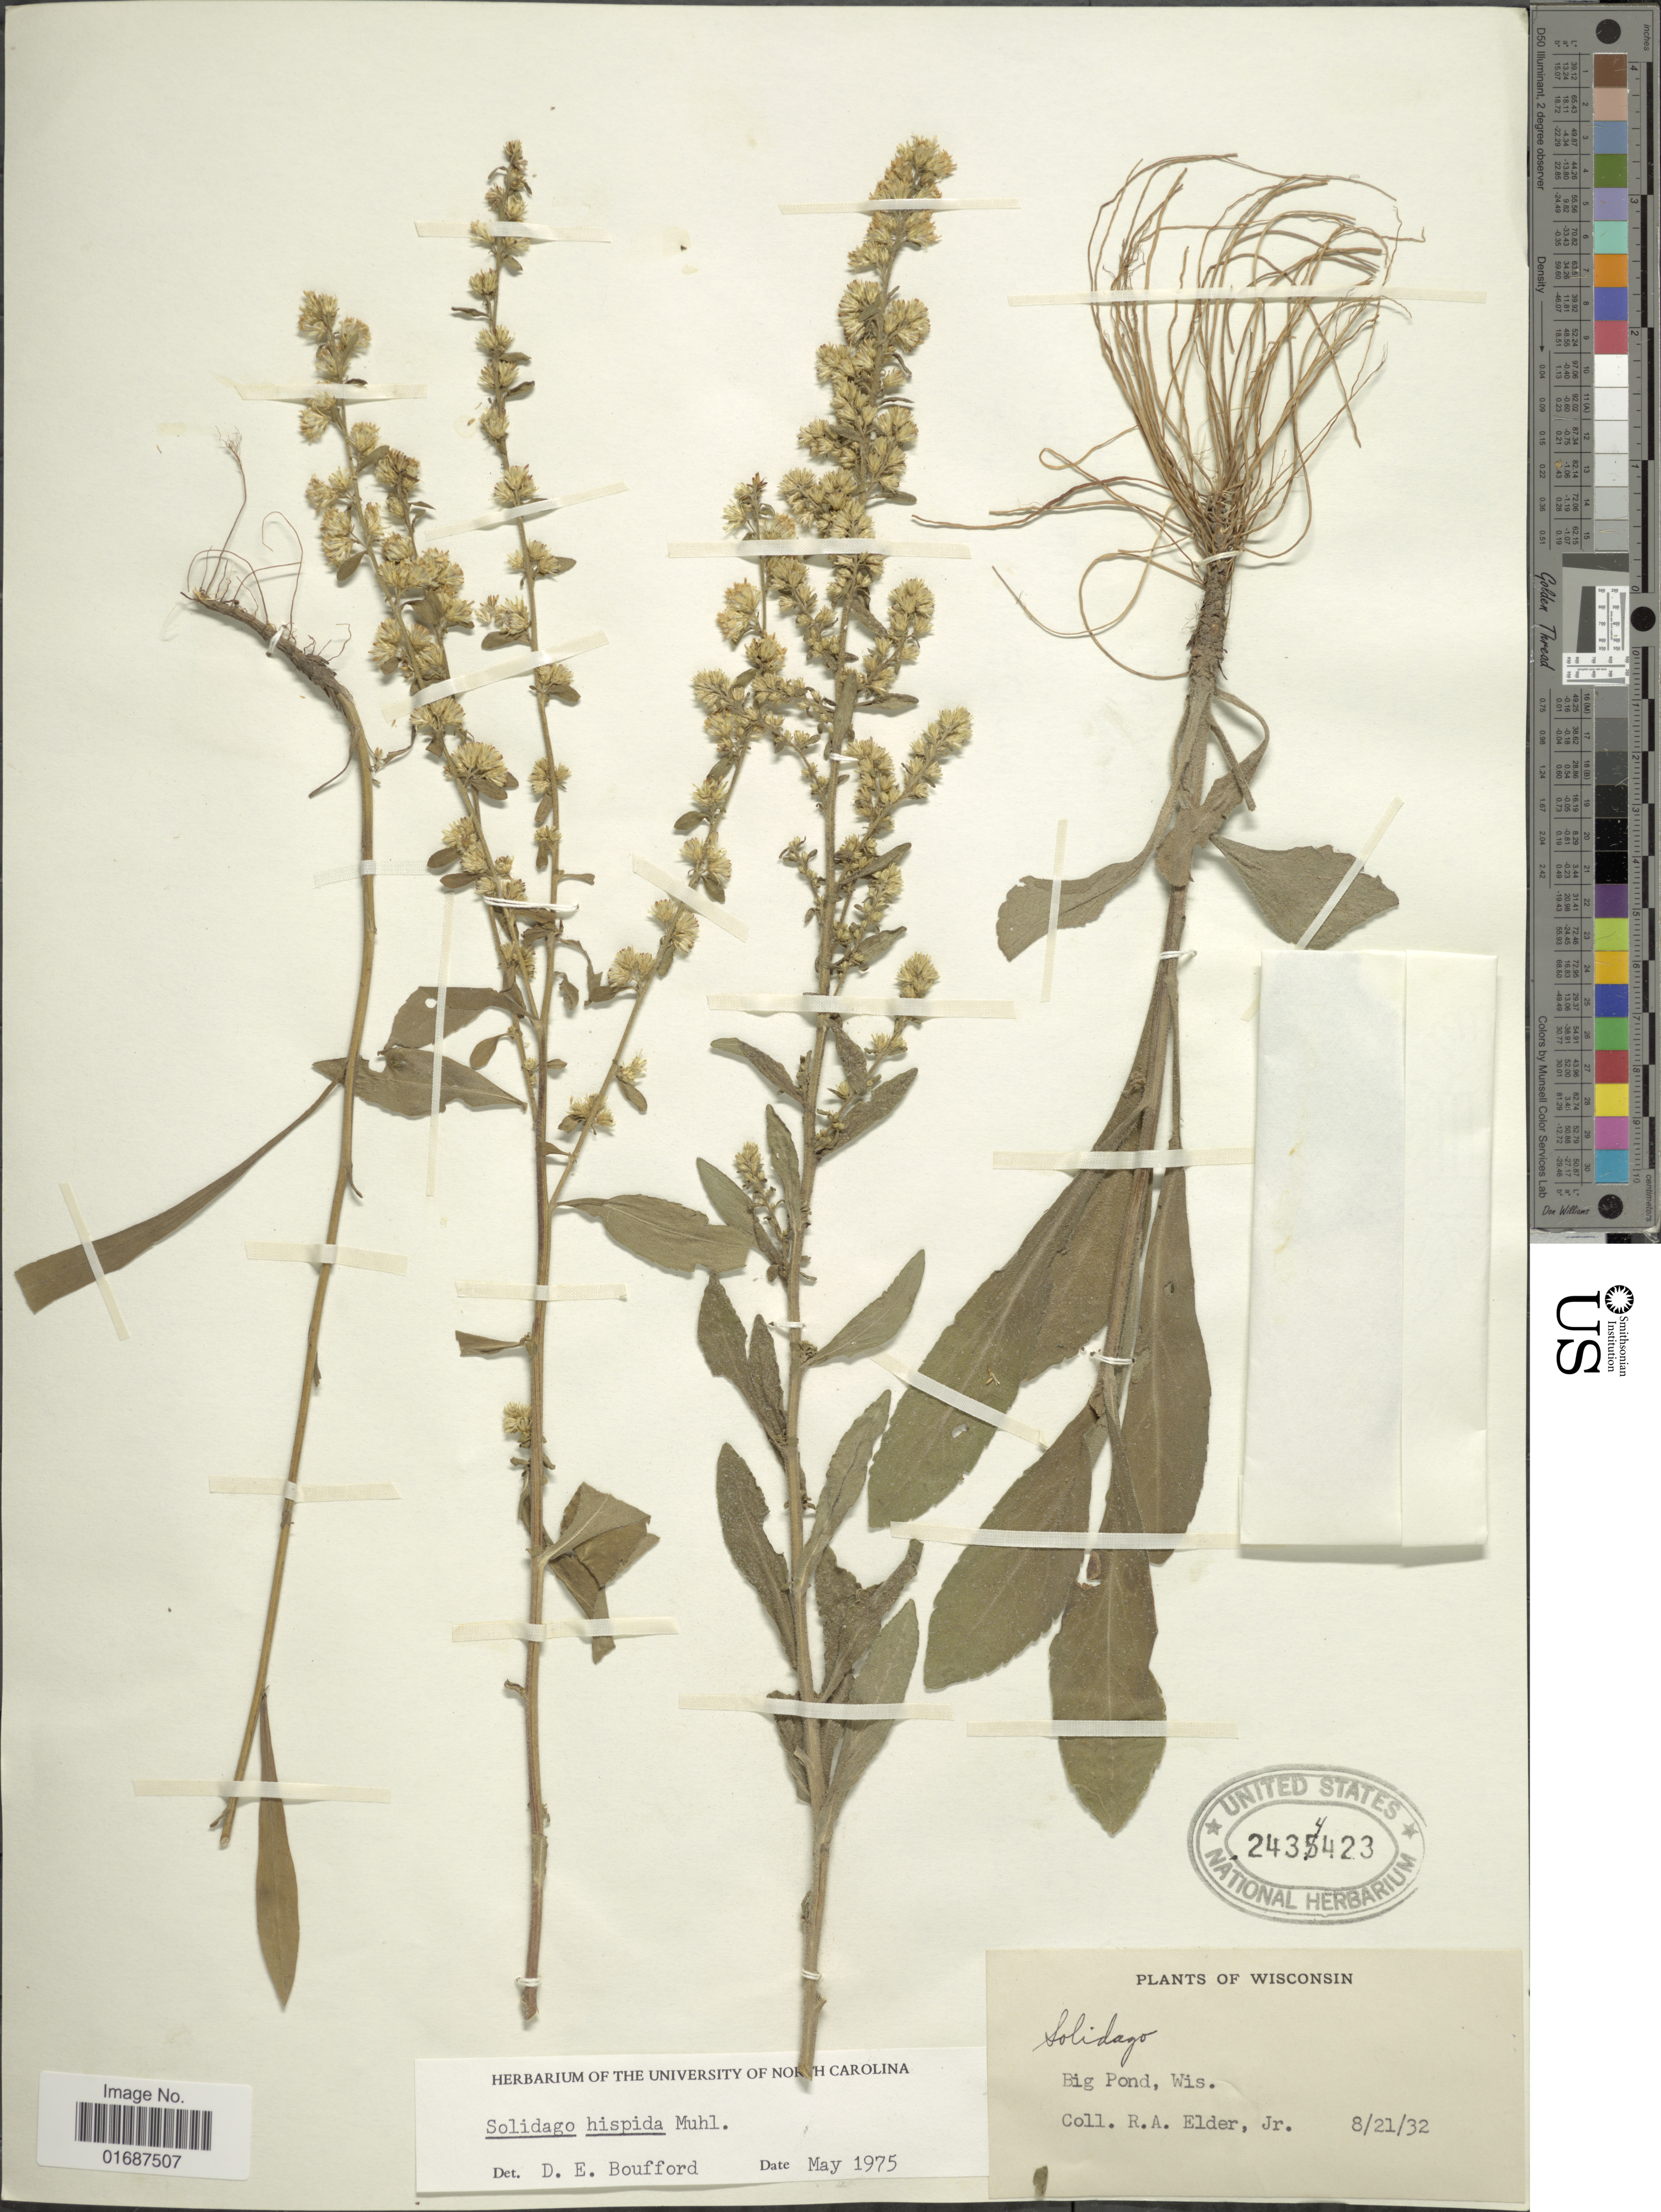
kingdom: Plantae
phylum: Tracheophyta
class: Magnoliopsida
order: Asterales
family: Asteraceae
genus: Solidago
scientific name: Solidago hispida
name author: Muhl. ex Willd.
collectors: R. Elder Jr.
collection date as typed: Transcribed d/m/y: 21/8/32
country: United States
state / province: Wisconsin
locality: Big Pond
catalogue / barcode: US 2434423